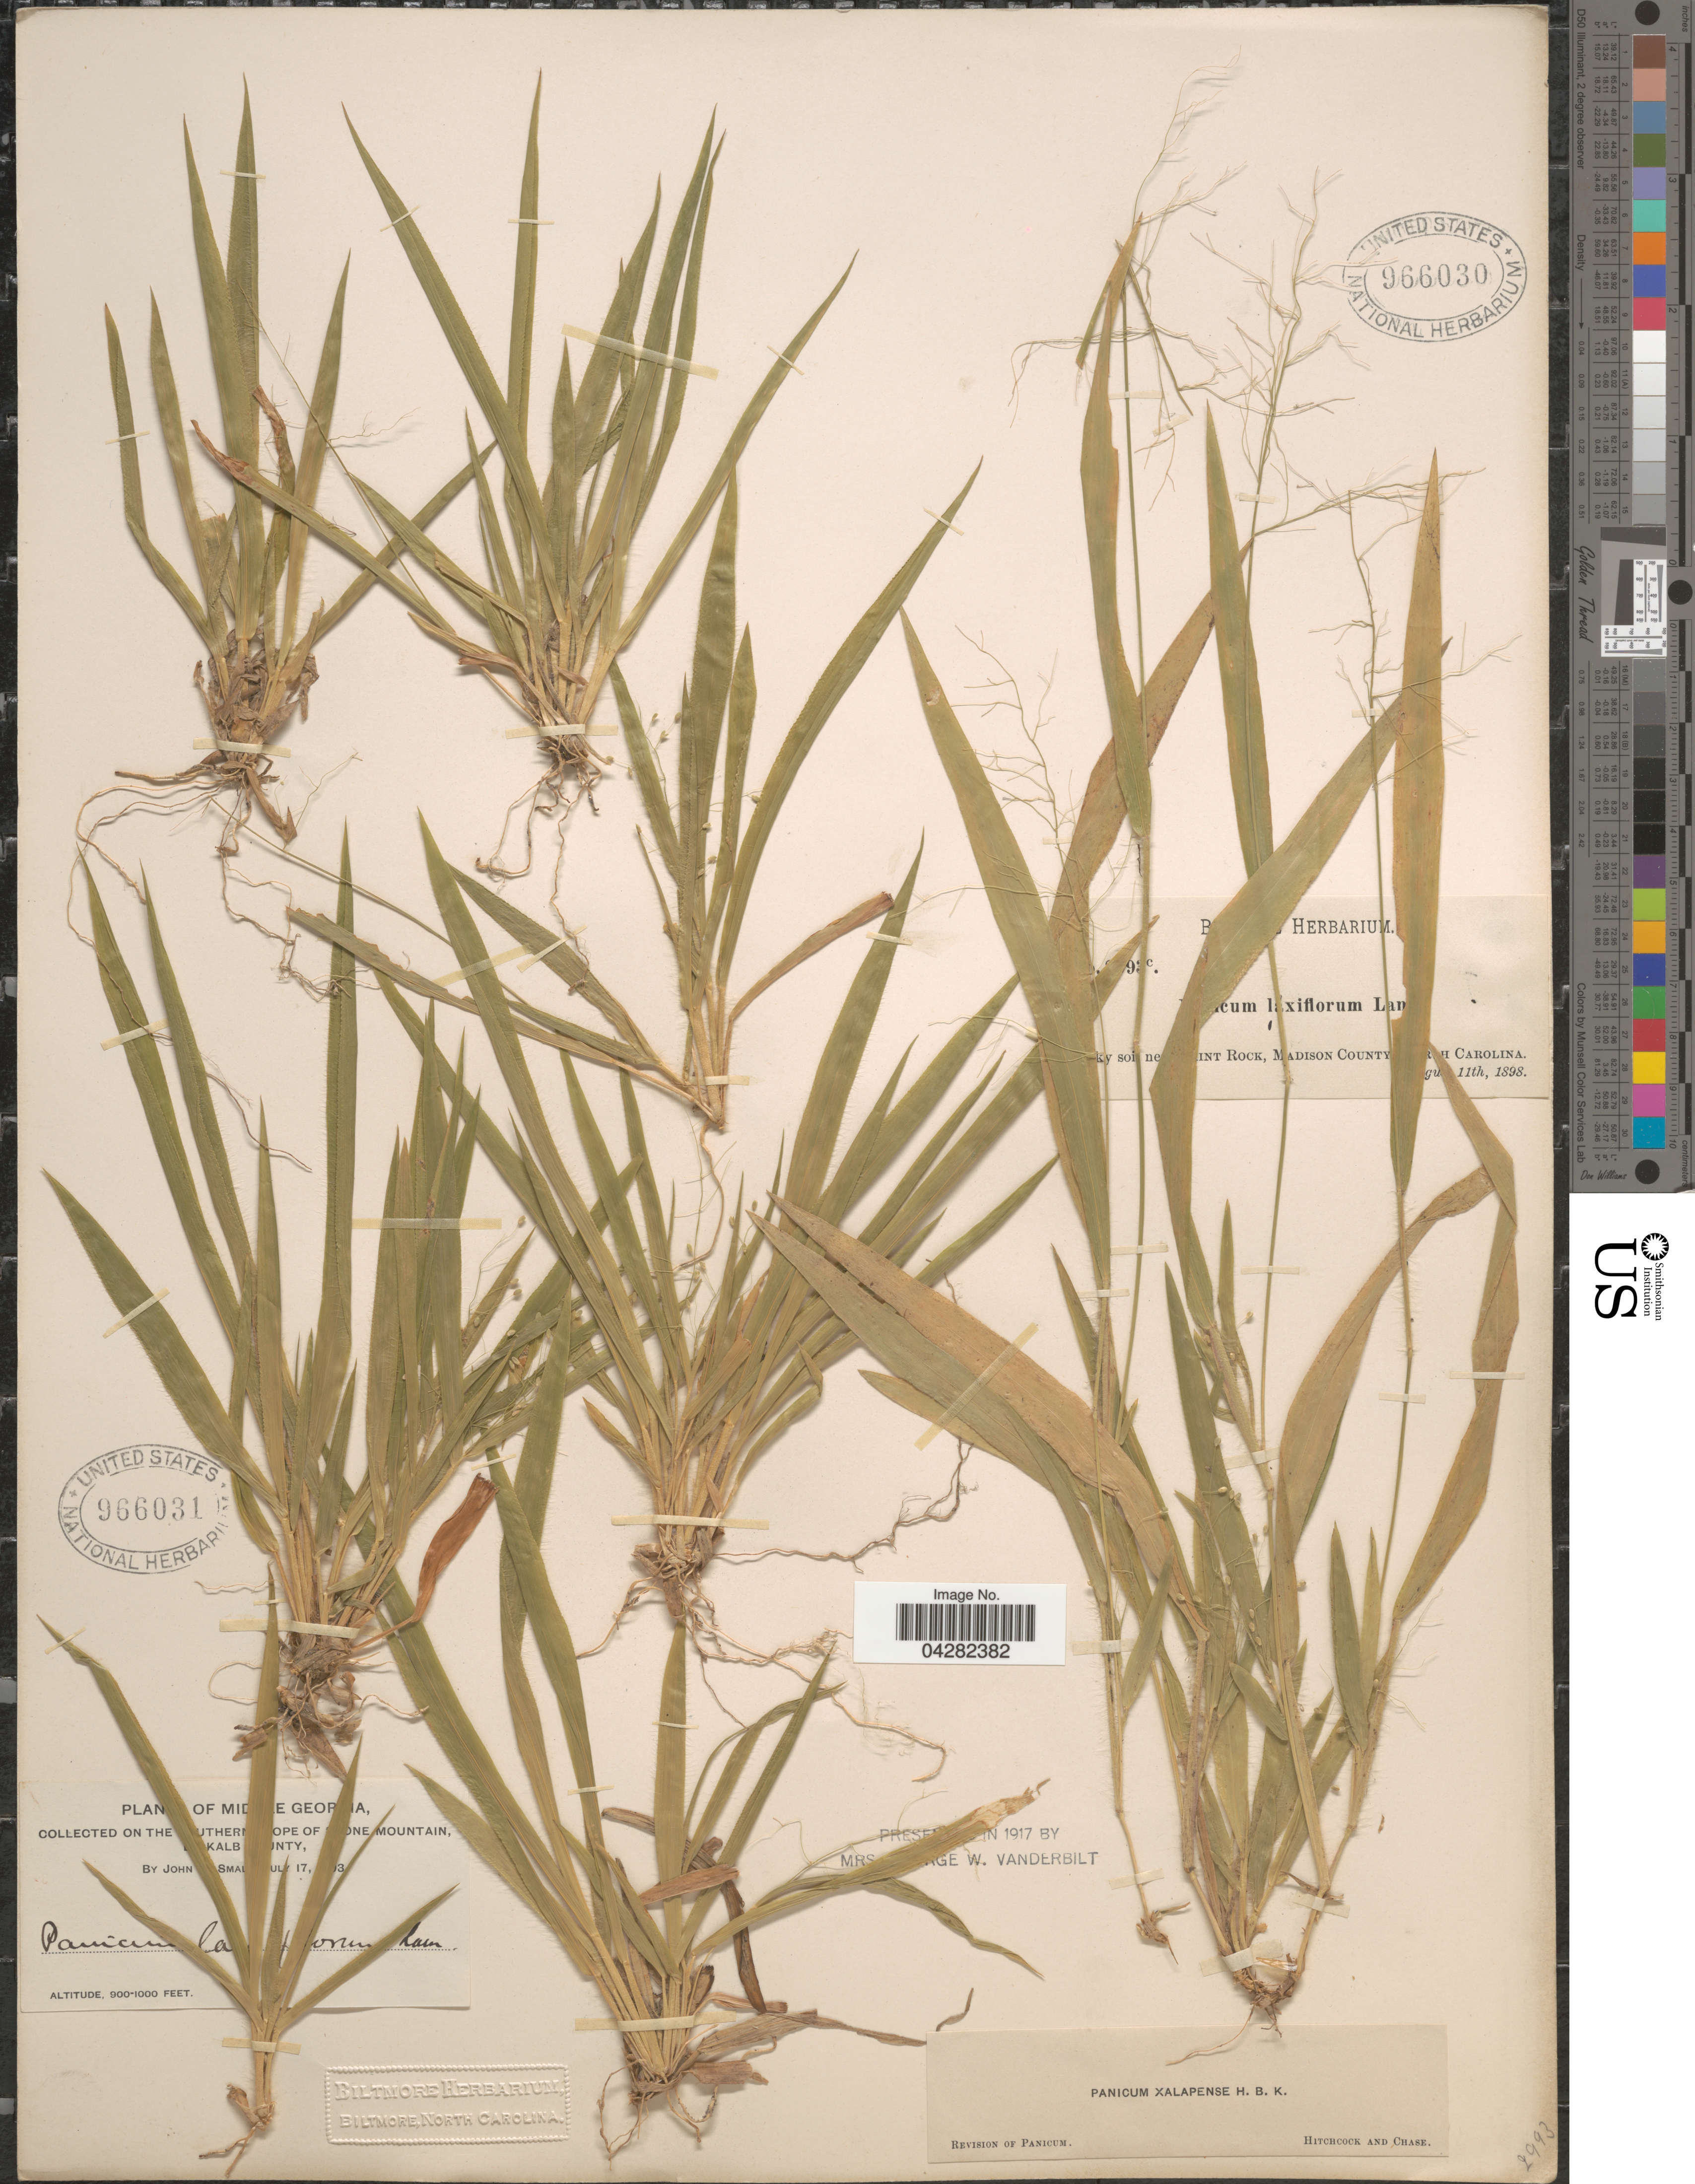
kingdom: Plantae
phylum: Tracheophyta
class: Liliopsida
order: Poales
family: Poaceae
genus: Dichanthelium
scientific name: Dichanthelium laxiflorum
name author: (Lam.) Gould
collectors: J. K. Small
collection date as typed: !uly 17, !3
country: United States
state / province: Georgia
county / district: Dekalb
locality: Southern slope of Stone Mountain.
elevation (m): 274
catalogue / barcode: US 966031